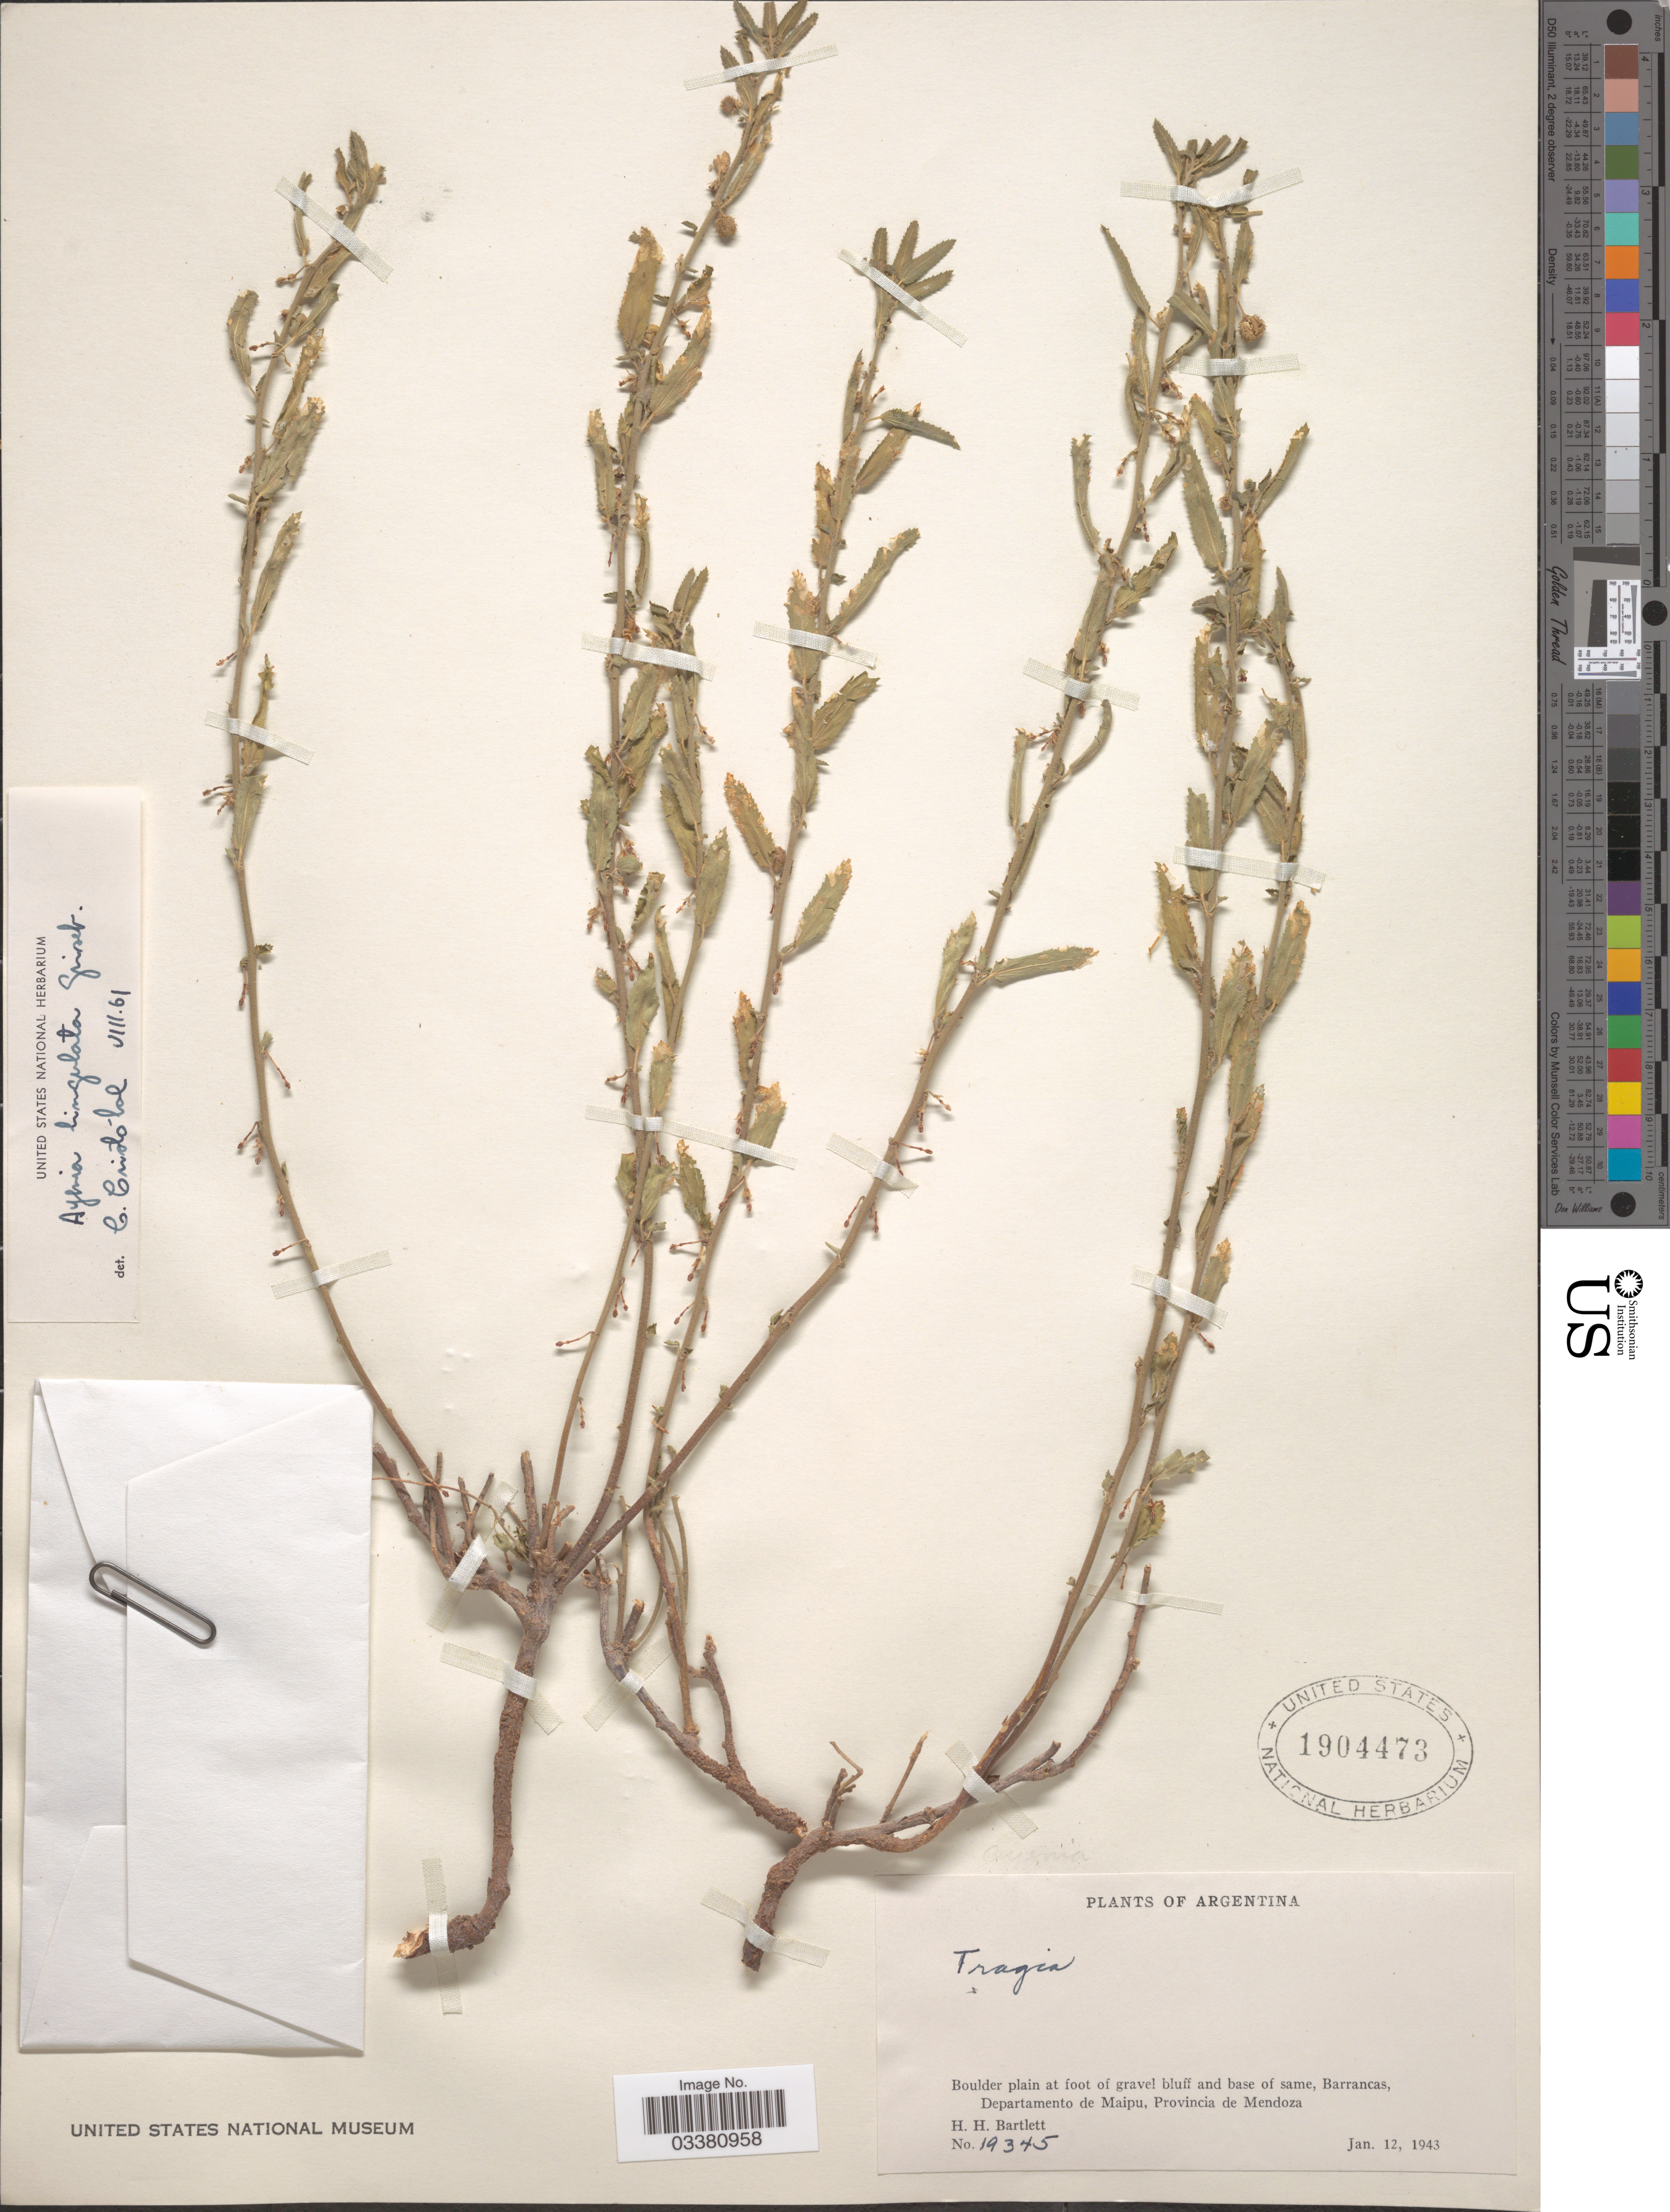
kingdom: Plantae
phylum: Tracheophyta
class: Magnoliopsida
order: Malvales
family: Malvaceae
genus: Ayenia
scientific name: Ayenia lingulata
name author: Griseb.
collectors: H. H. Bartlett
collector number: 19345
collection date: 1943-01-12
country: Argentina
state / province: Mendoza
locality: Boulder plain at foot of gravel bluff and base of same, Barrancas, Departamento de Maipu.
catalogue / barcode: US 1904473